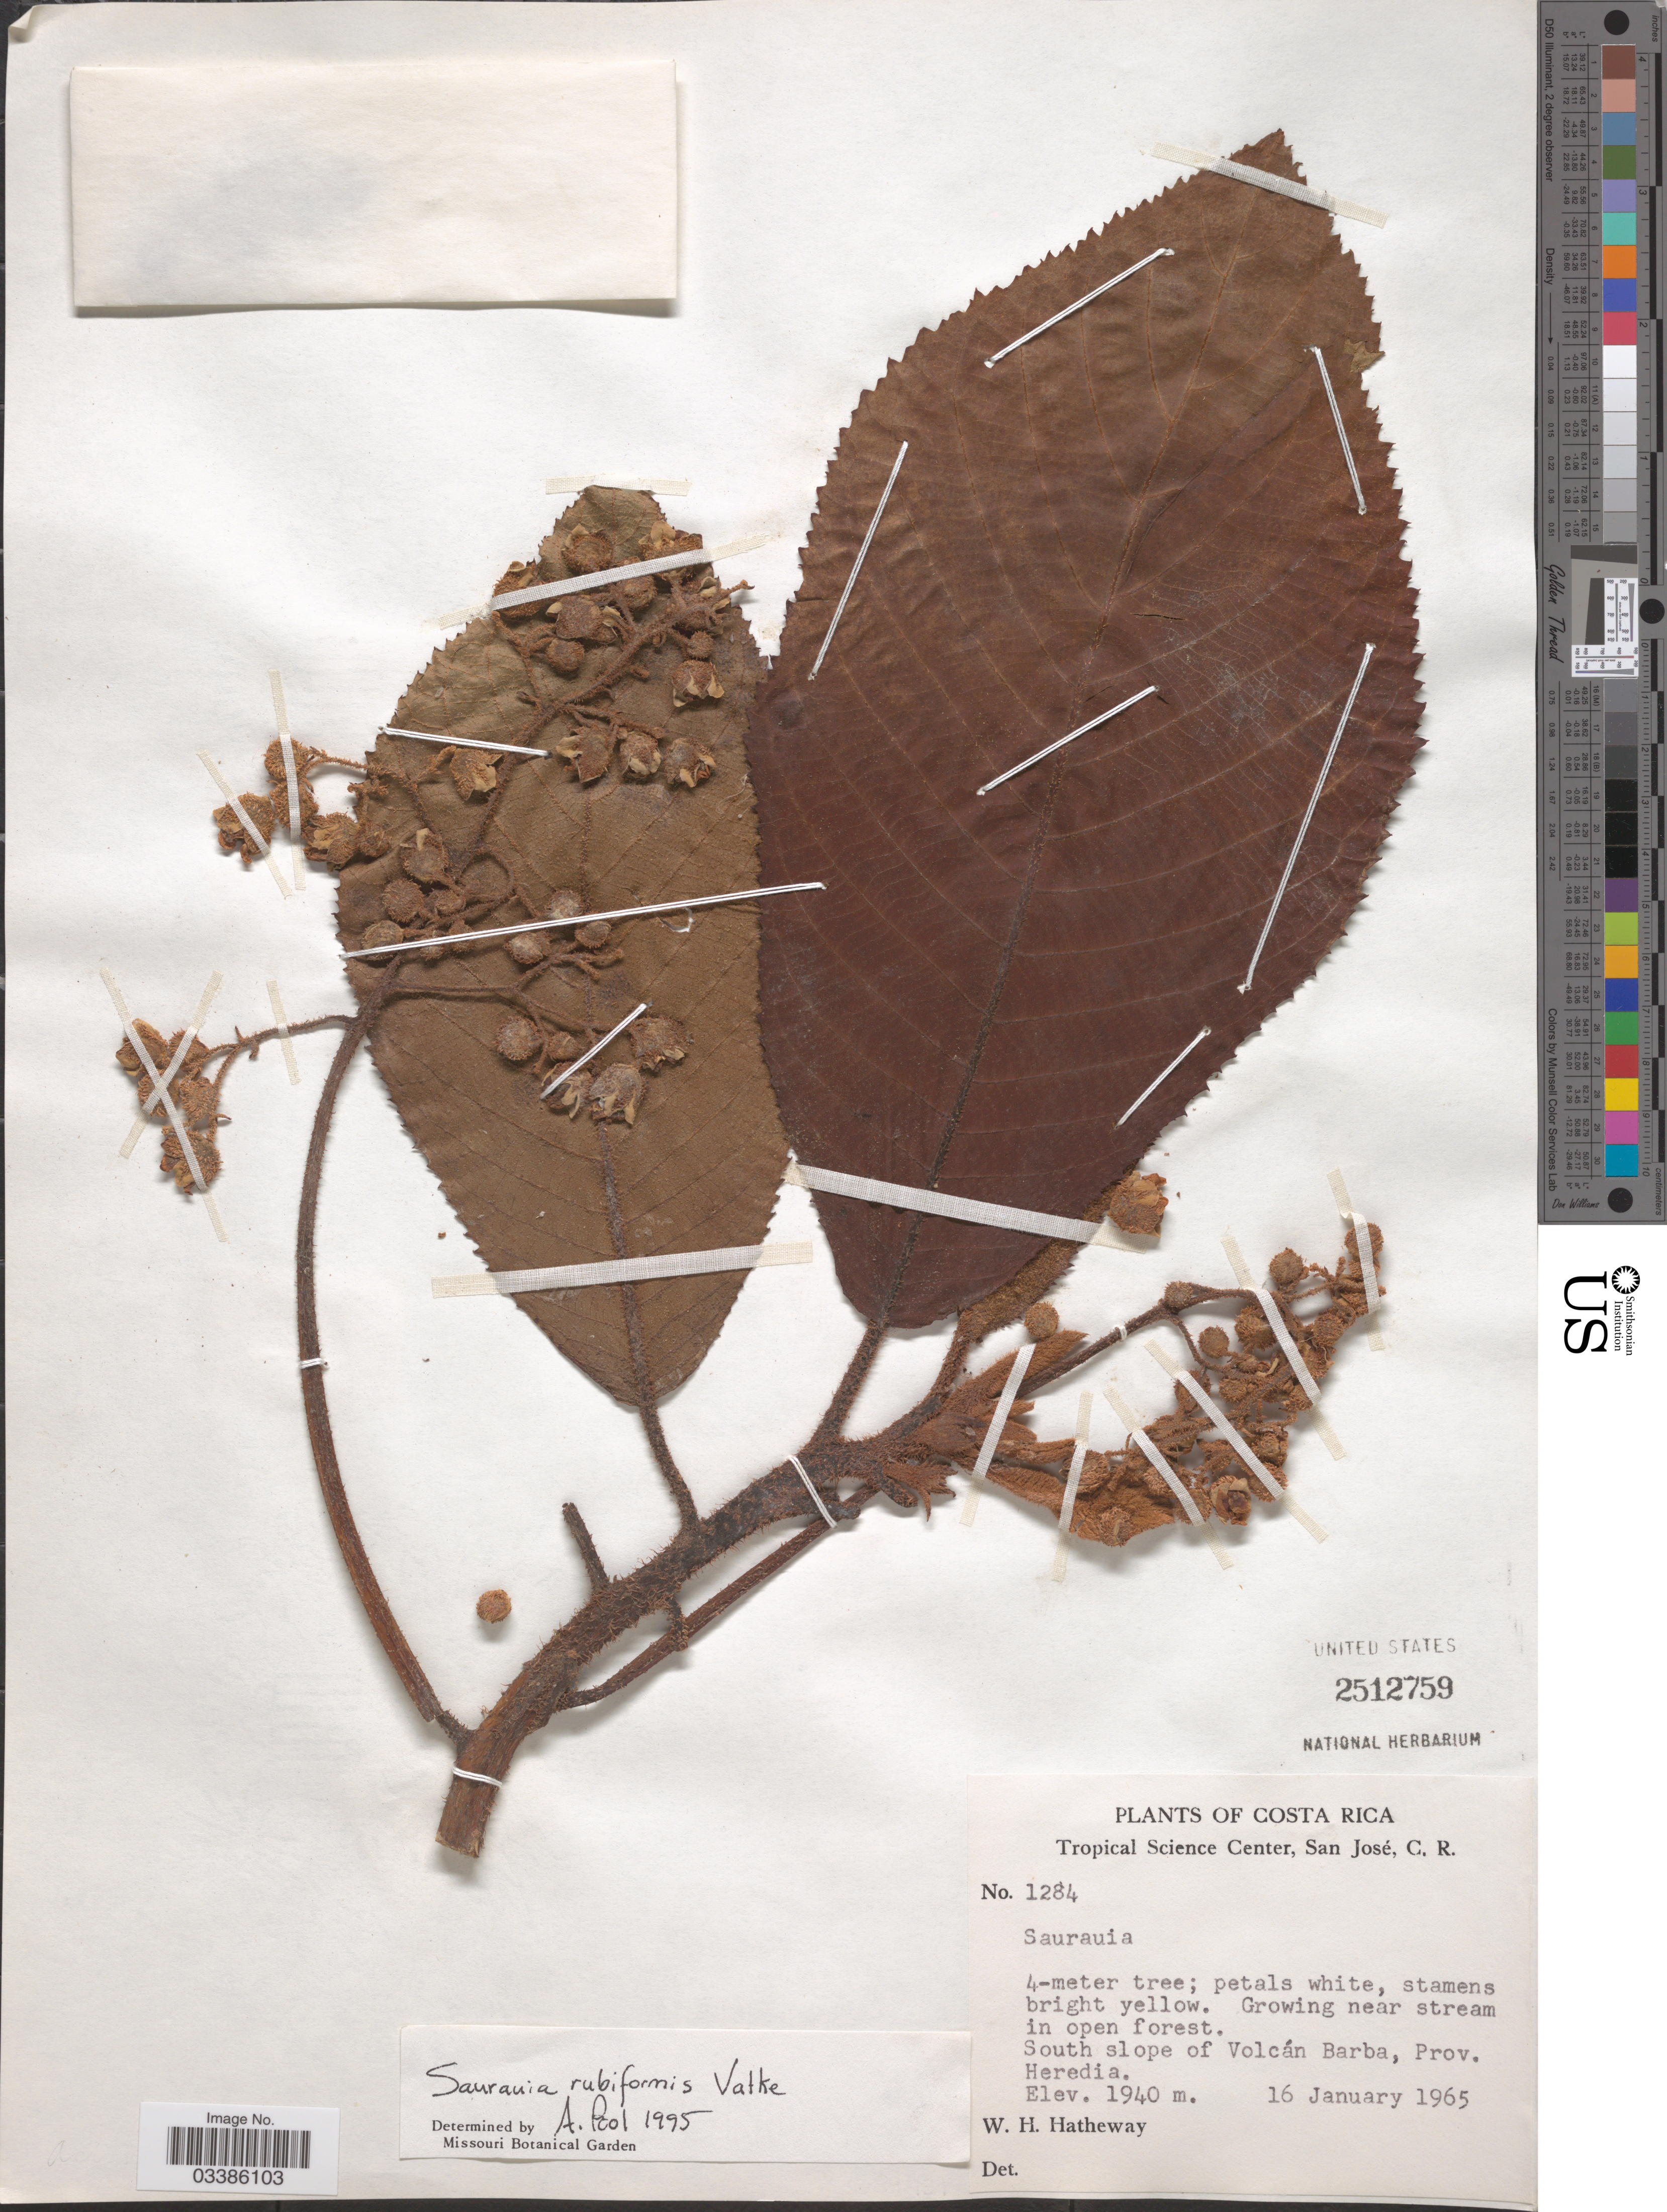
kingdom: Plantae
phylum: Tracheophyta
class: Magnoliopsida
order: Ericales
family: Actinidiaceae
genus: Saurauia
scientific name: Saurauia rubiformis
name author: Vatke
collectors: W. H. Hatheway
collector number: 1284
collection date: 1965-01-16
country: Costa Rica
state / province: Heredia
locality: South slope of Volcán Barba.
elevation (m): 1940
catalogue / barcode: US 2512759